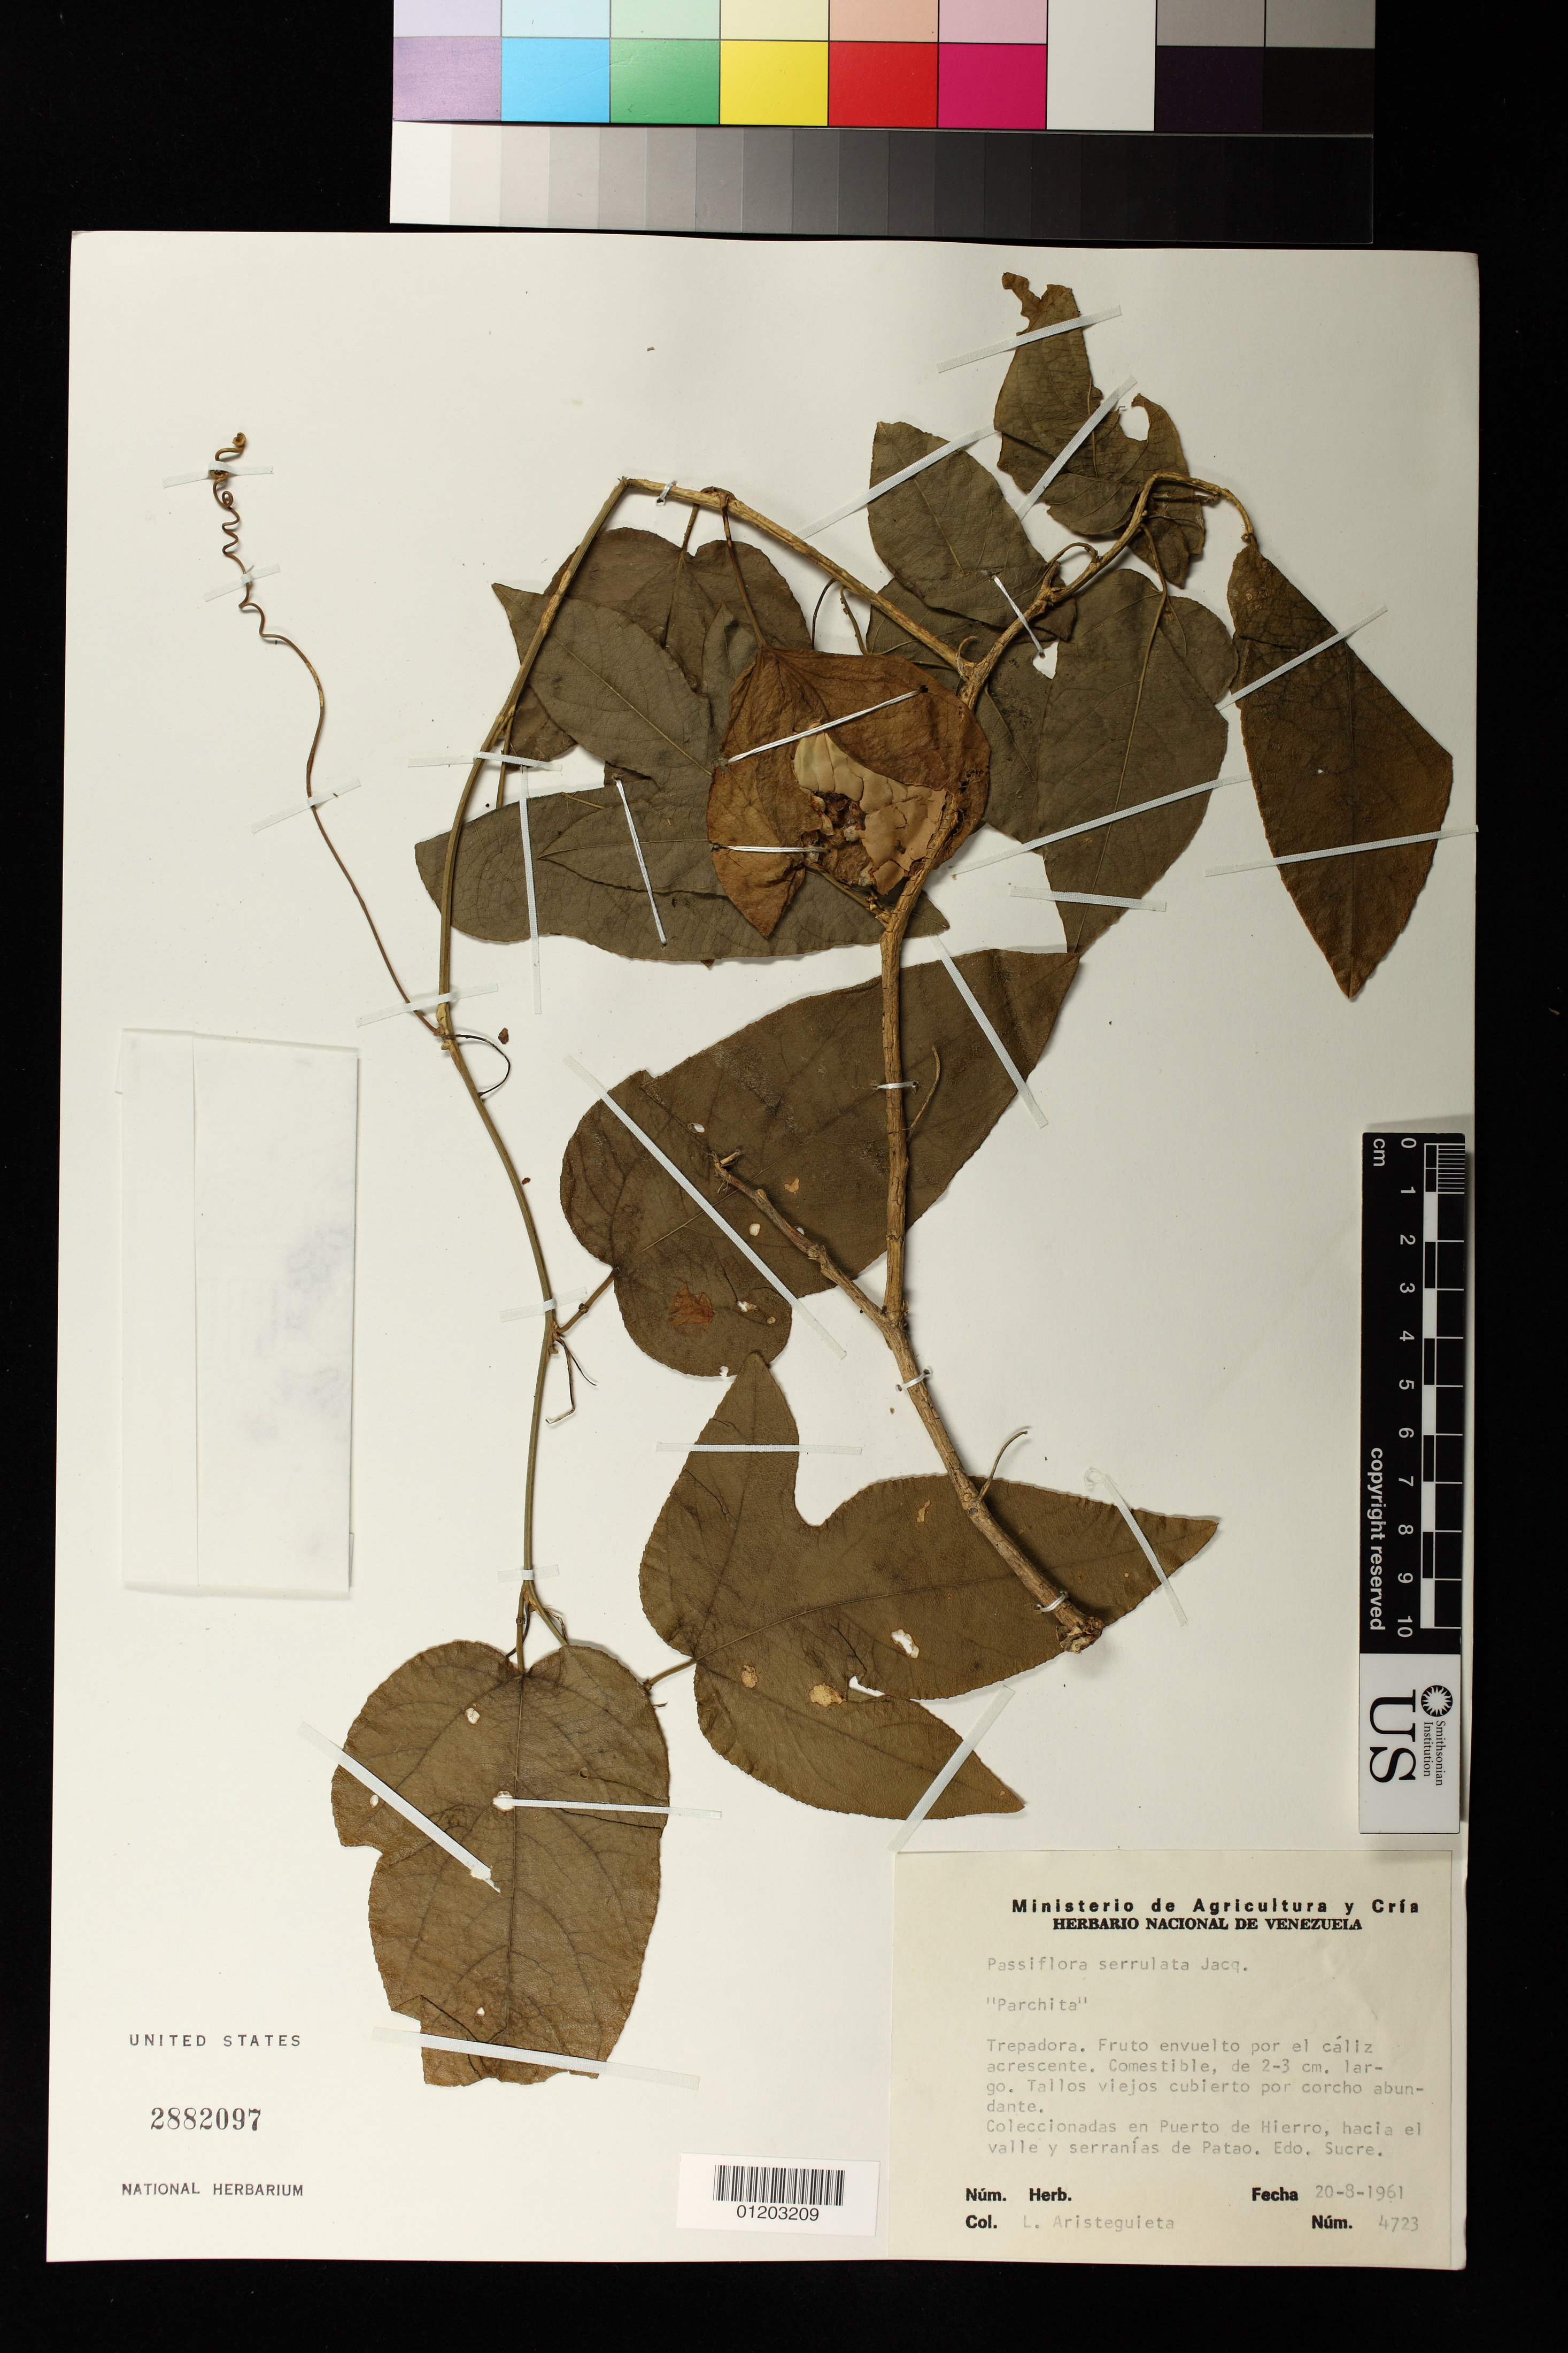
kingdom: Plantae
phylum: Tracheophyta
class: Magnoliopsida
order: Malpighiales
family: Passifloraceae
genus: Passiflora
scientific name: Passiflora serrulata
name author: Jacq.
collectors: L. Aristeguieta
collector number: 4723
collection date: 1961-08-20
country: Venezuela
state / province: Sucre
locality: Puerto de Hierro, hacia el valle y serranias de Patao. Edo. Sucre.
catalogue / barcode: US 2882097